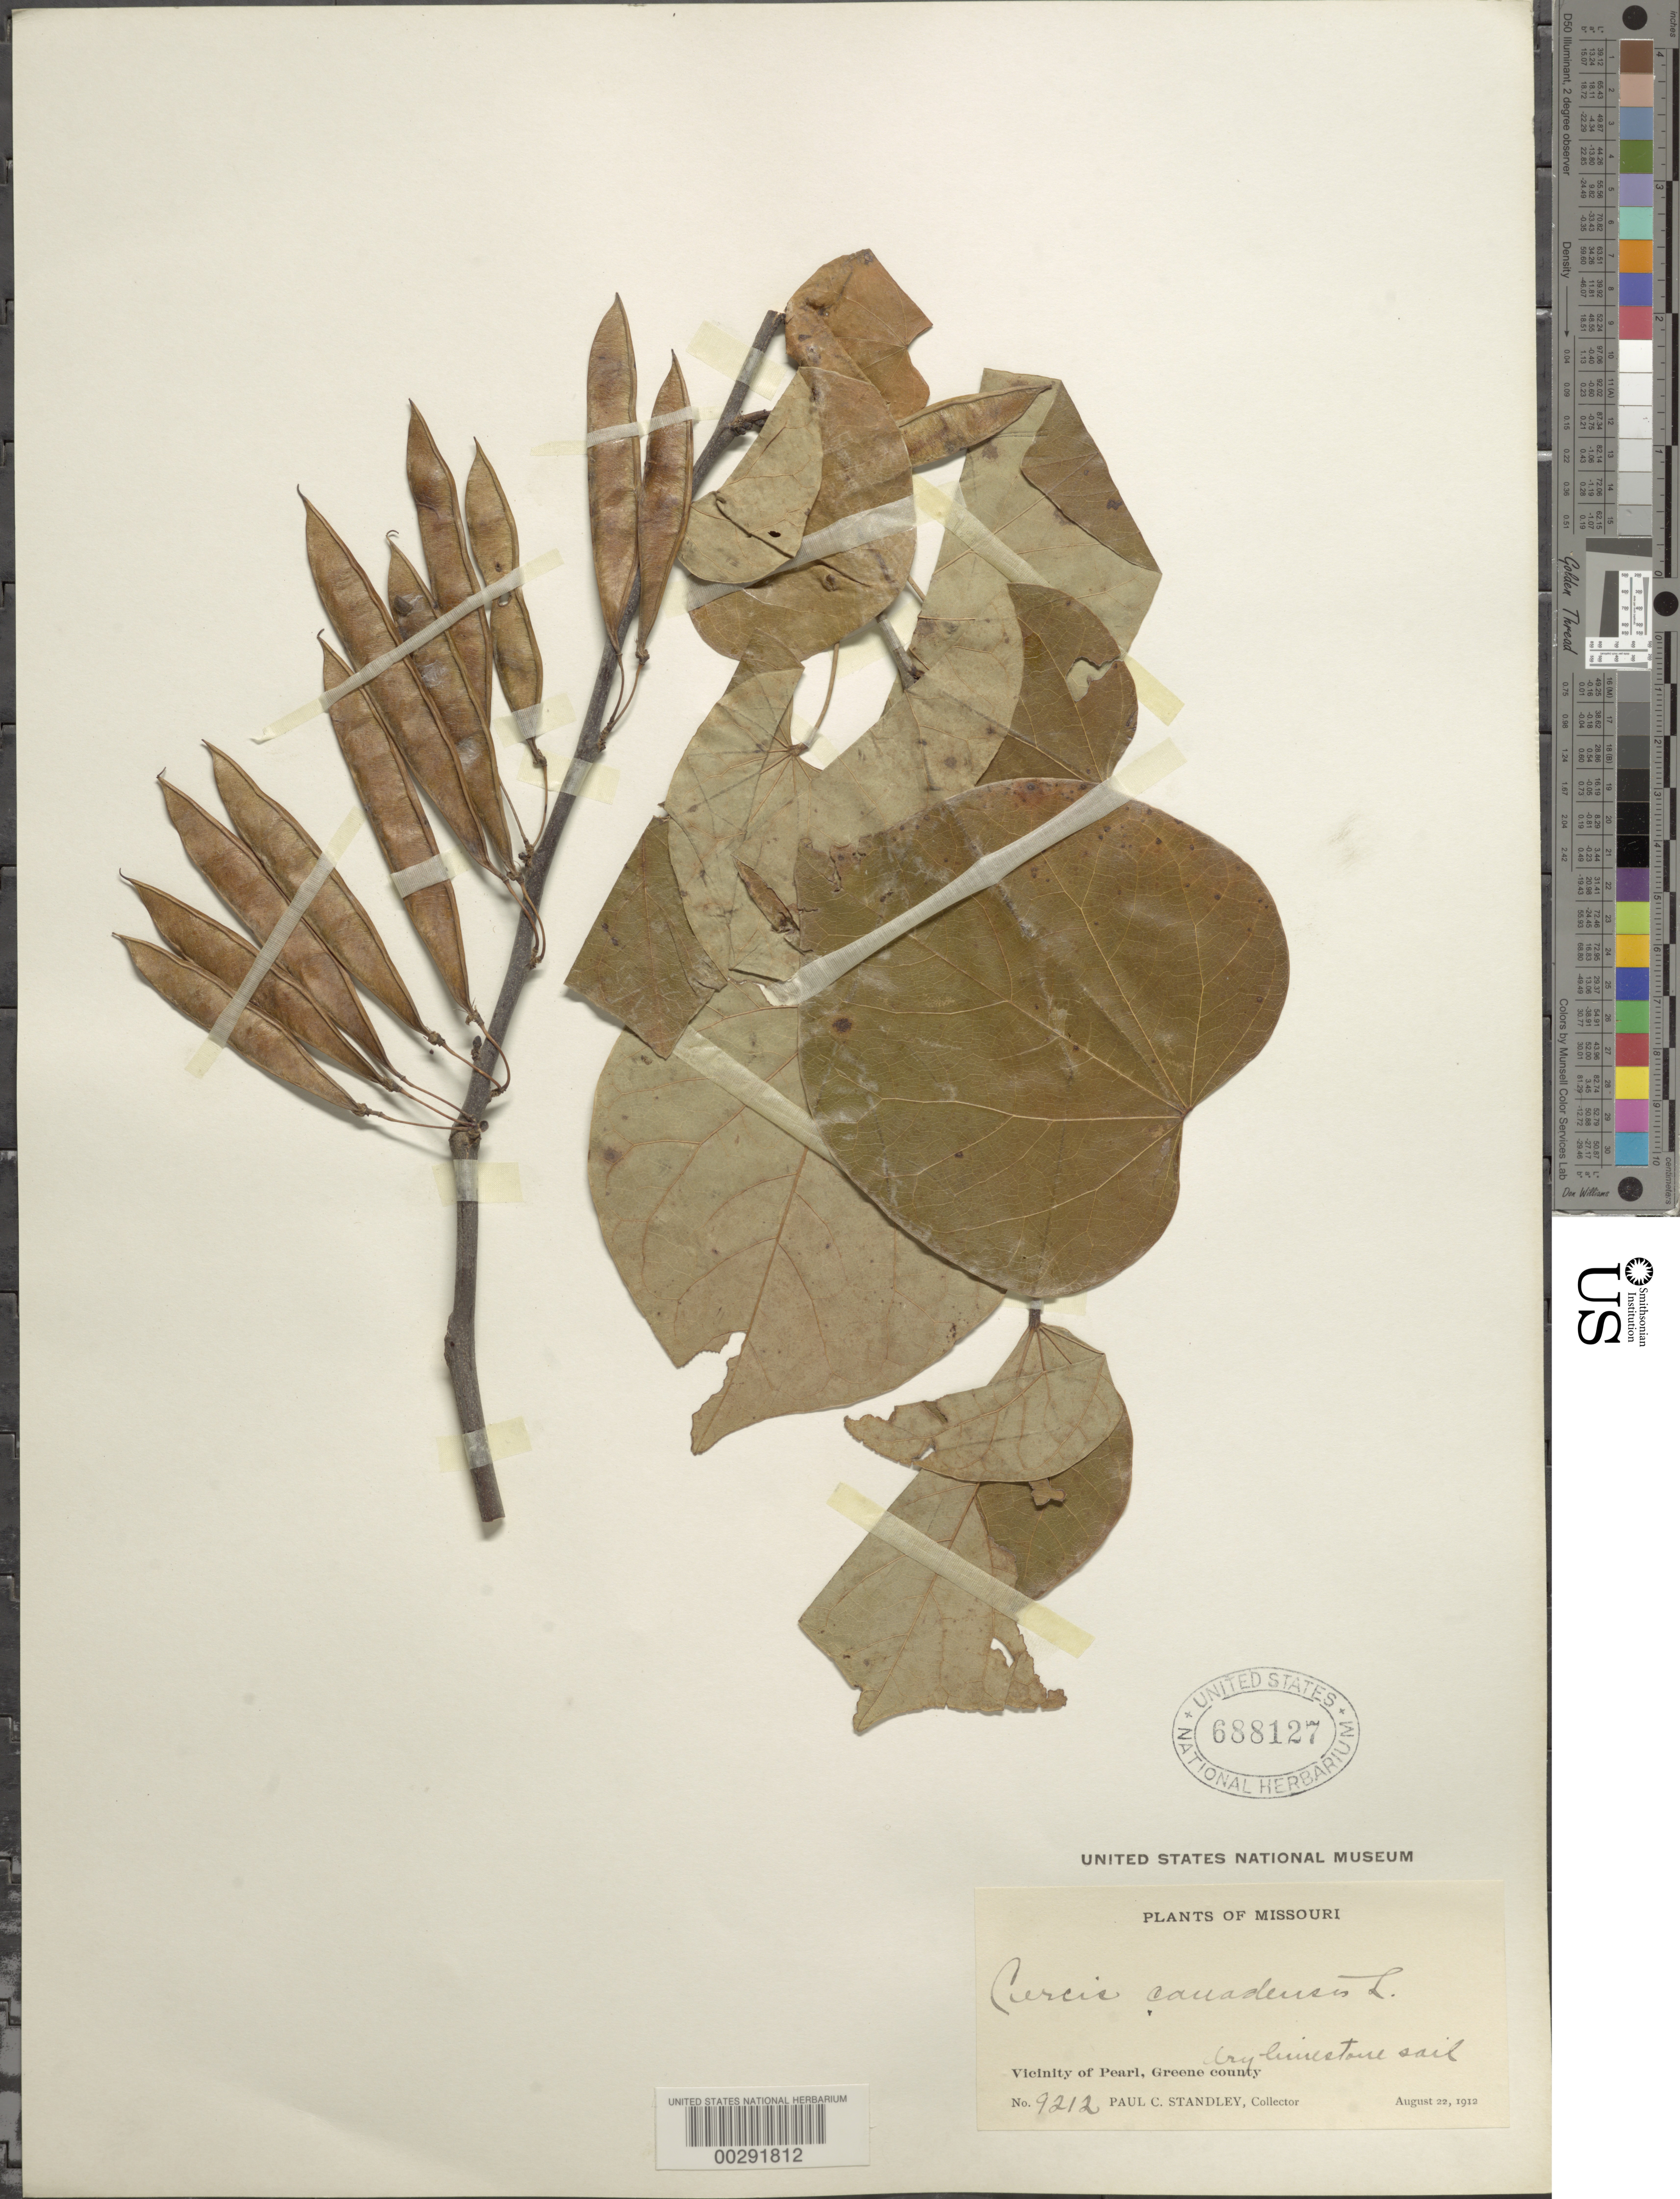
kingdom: Plantae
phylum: Tracheophyta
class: Magnoliopsida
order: Fabales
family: Fabaceae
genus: Cercis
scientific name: Cercis canadensis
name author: L.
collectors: P. C. Standley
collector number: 9212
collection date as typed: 22 Aug 1912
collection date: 1912-08-22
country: United States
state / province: Missouri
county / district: Greene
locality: Vicinity of Pearl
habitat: Dry limestone soil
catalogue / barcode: US 688127